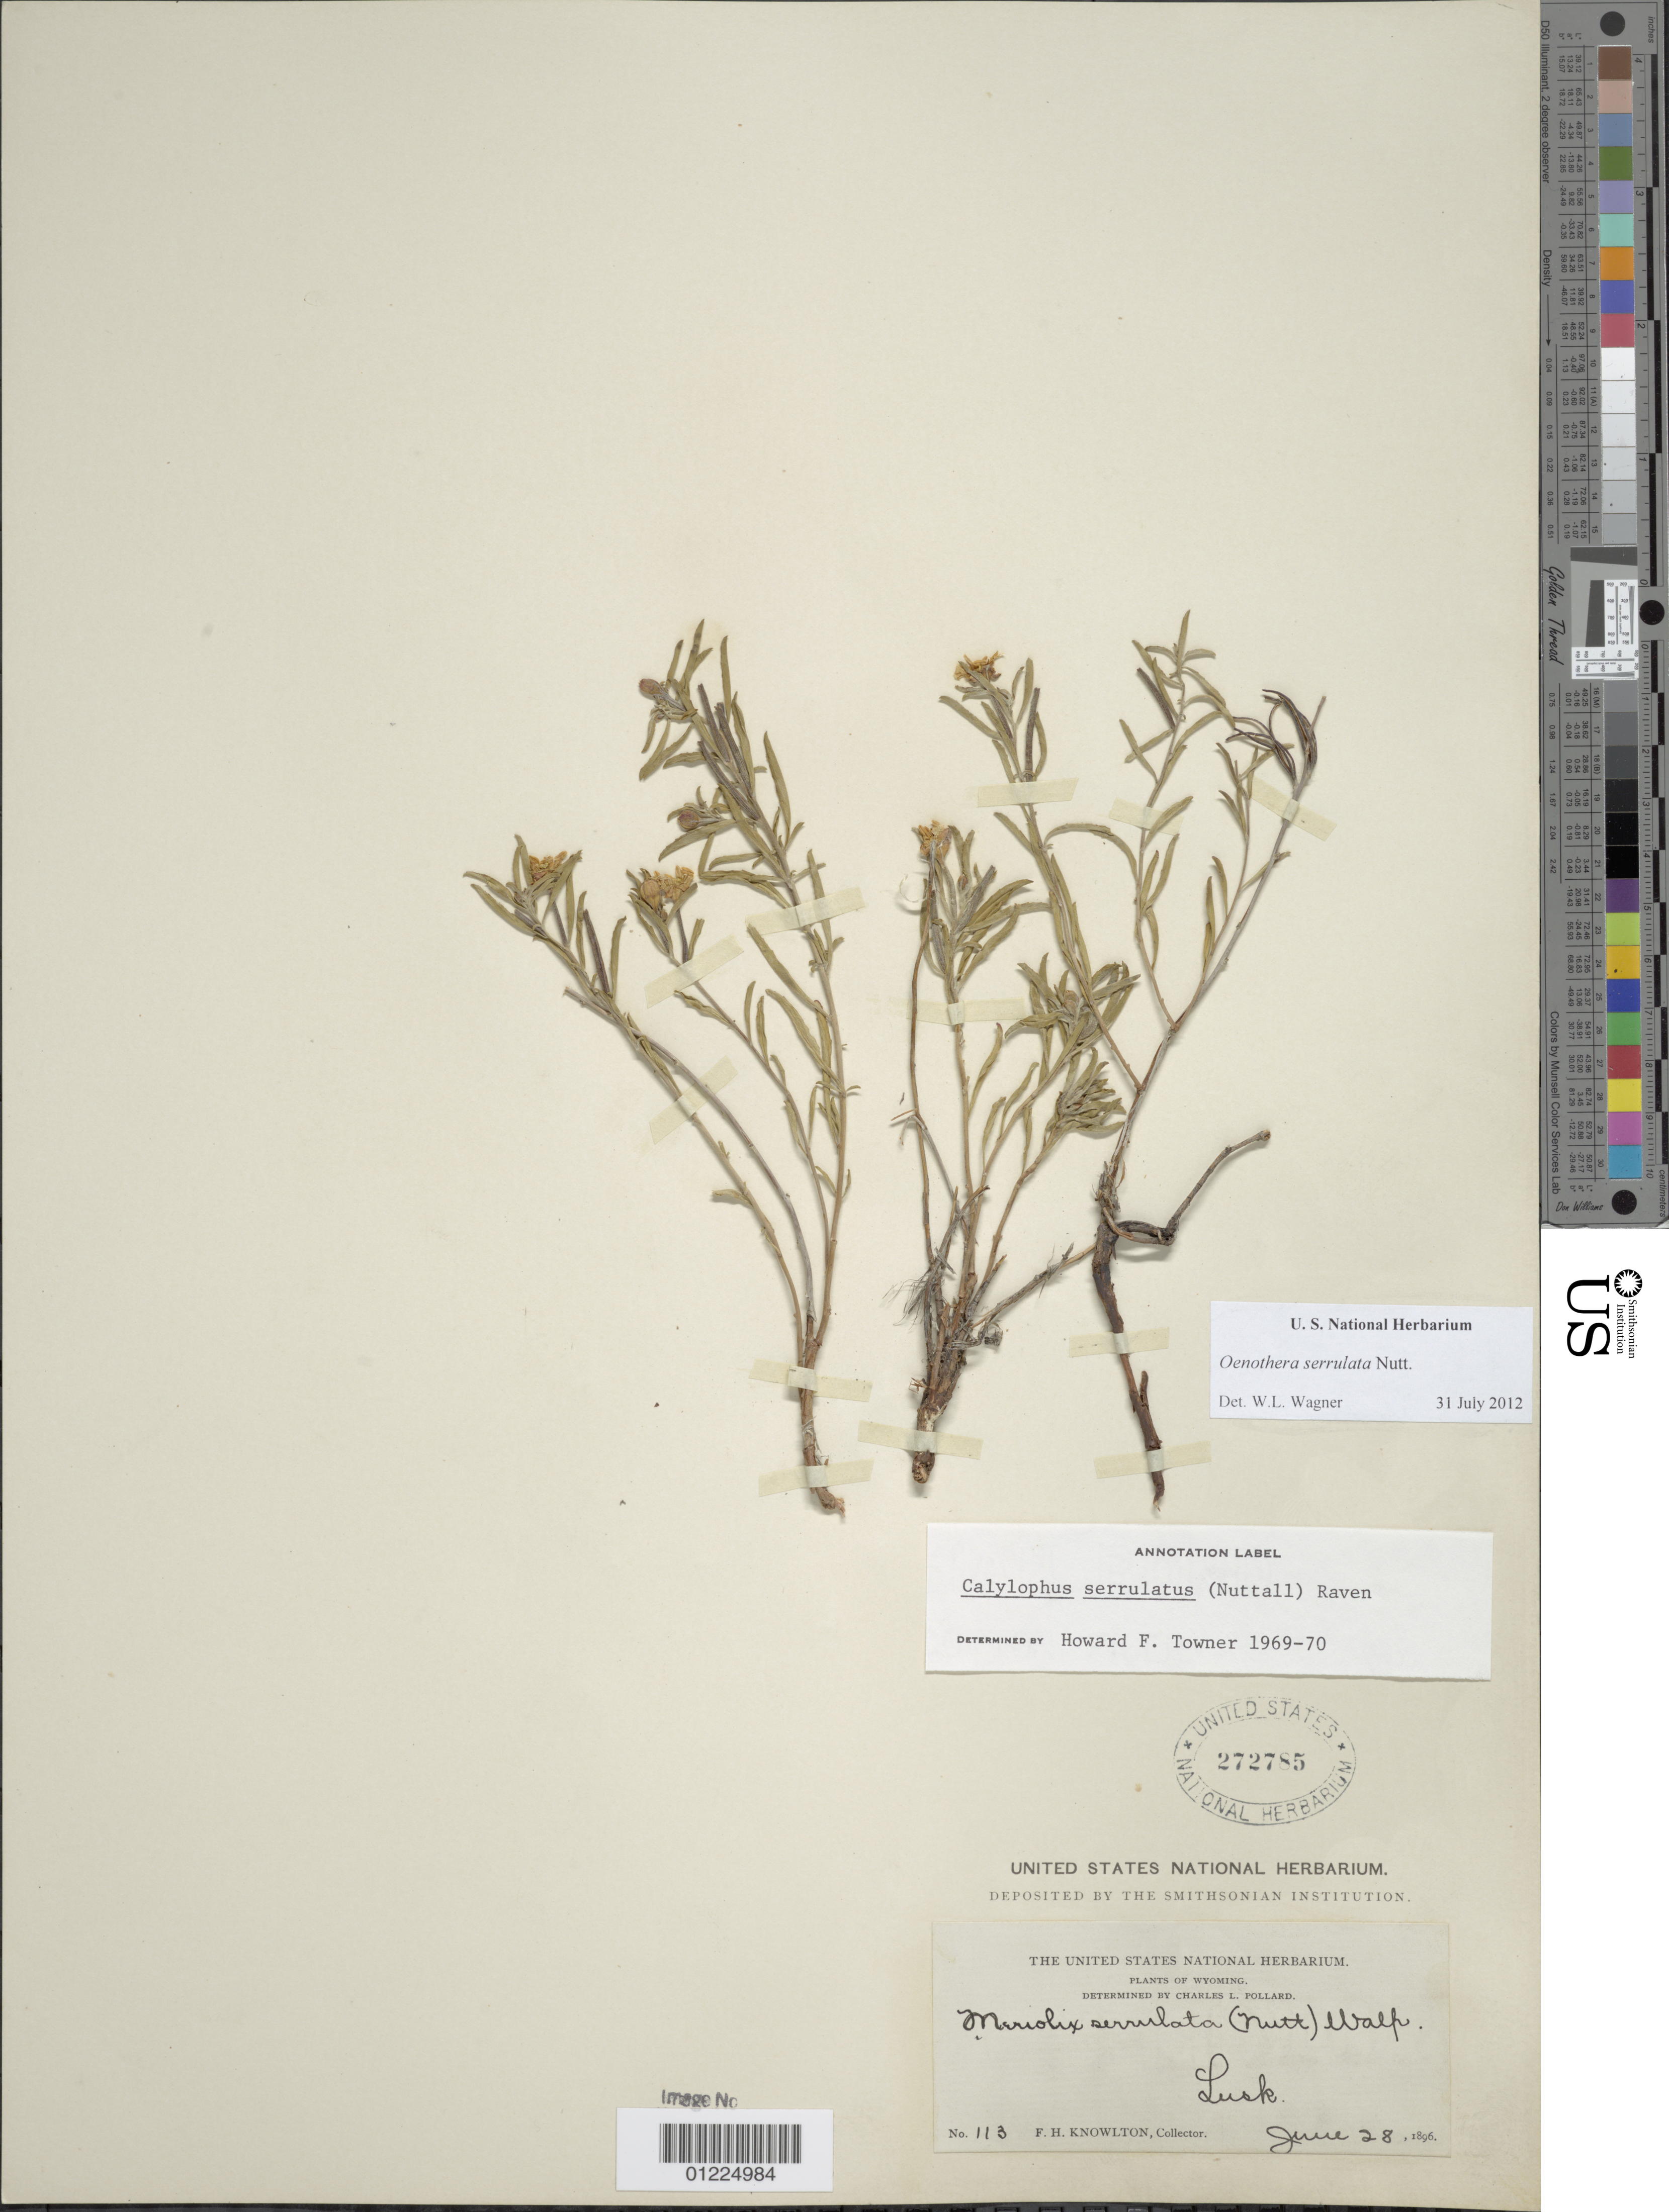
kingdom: Plantae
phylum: Tracheophyta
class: Magnoliopsida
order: Myrtales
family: Onagraceae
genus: Oenothera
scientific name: Oenothera serrulata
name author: Nutt.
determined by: Wagner, W. L., (BOT), Smithsonian Institution - National Museum of Natural History (UNITED STATES)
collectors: F. H. Knowlton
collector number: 113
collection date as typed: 28 Jun 1896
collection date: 1896-06-28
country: United States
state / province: Wyoming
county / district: Converse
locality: Lusk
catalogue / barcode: US 272785